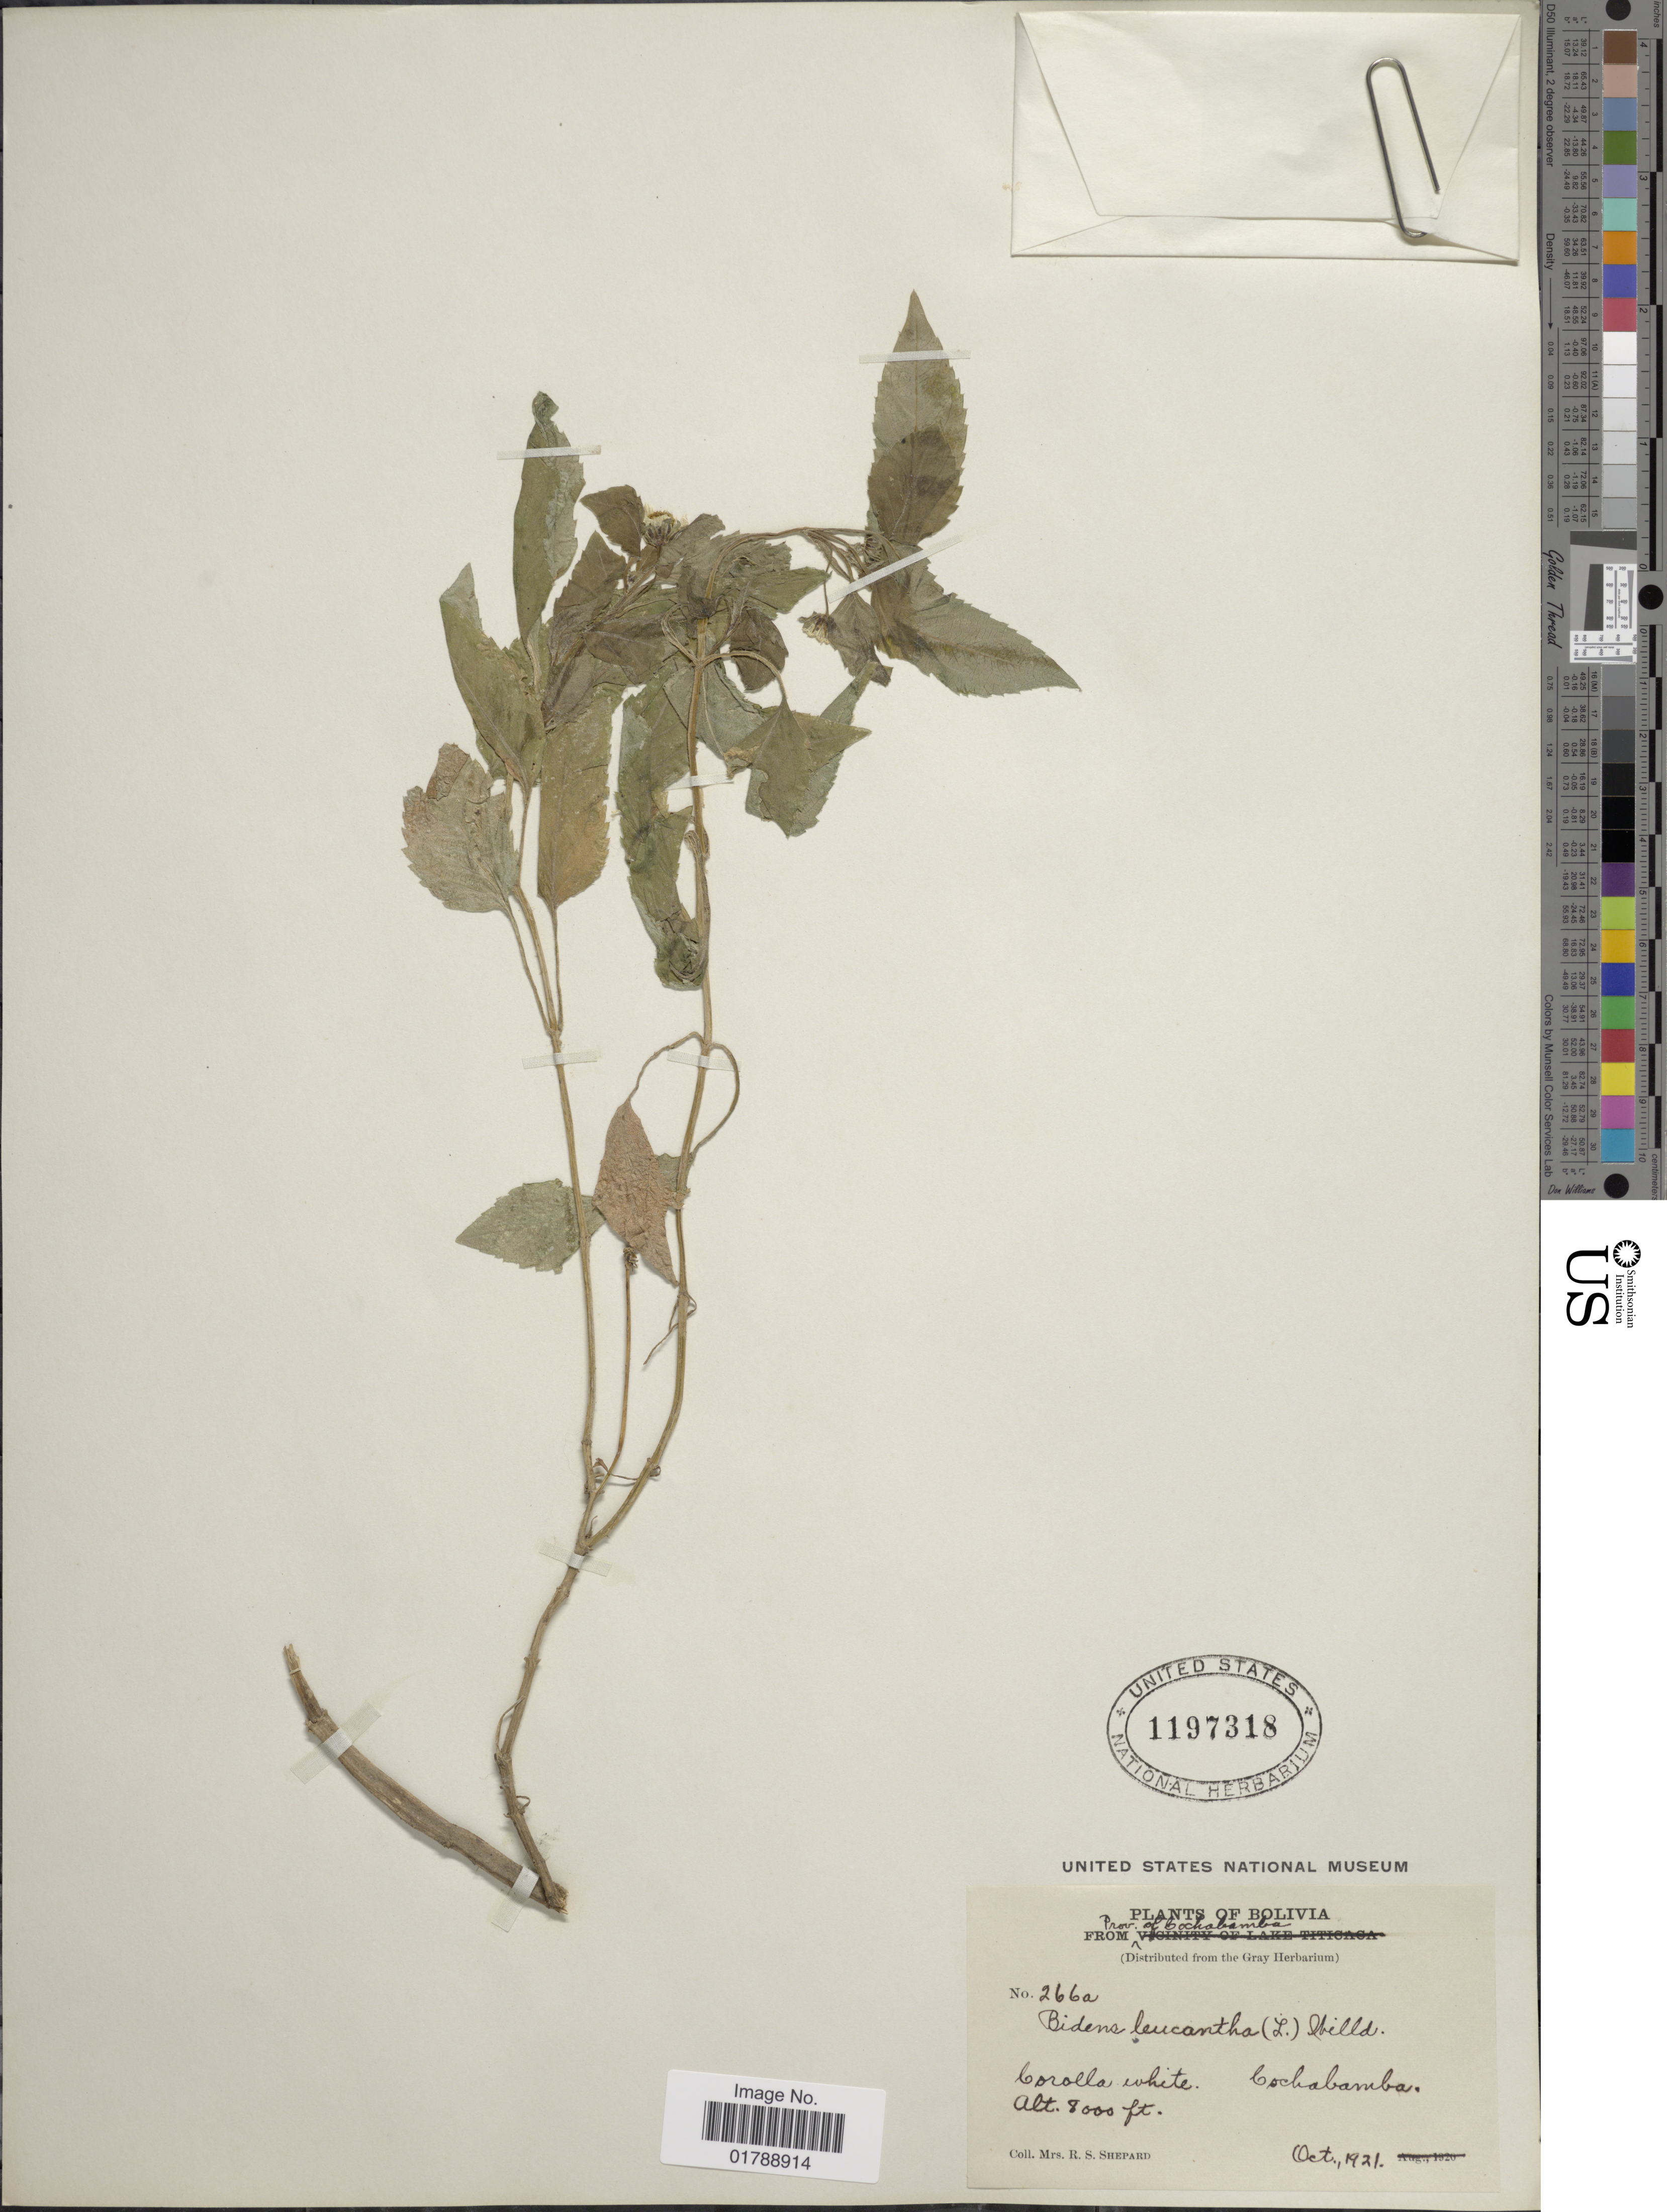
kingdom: Plantae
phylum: Tracheophyta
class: Magnoliopsida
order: Asterales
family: Asteraceae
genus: Bidens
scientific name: Bidens pilosa var. radiata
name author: (Sch. Bip.) J.A. Schmidt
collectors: R. Shepard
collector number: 266a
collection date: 1921-10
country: Bolivia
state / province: Cochabamba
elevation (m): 2438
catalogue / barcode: US 1197318